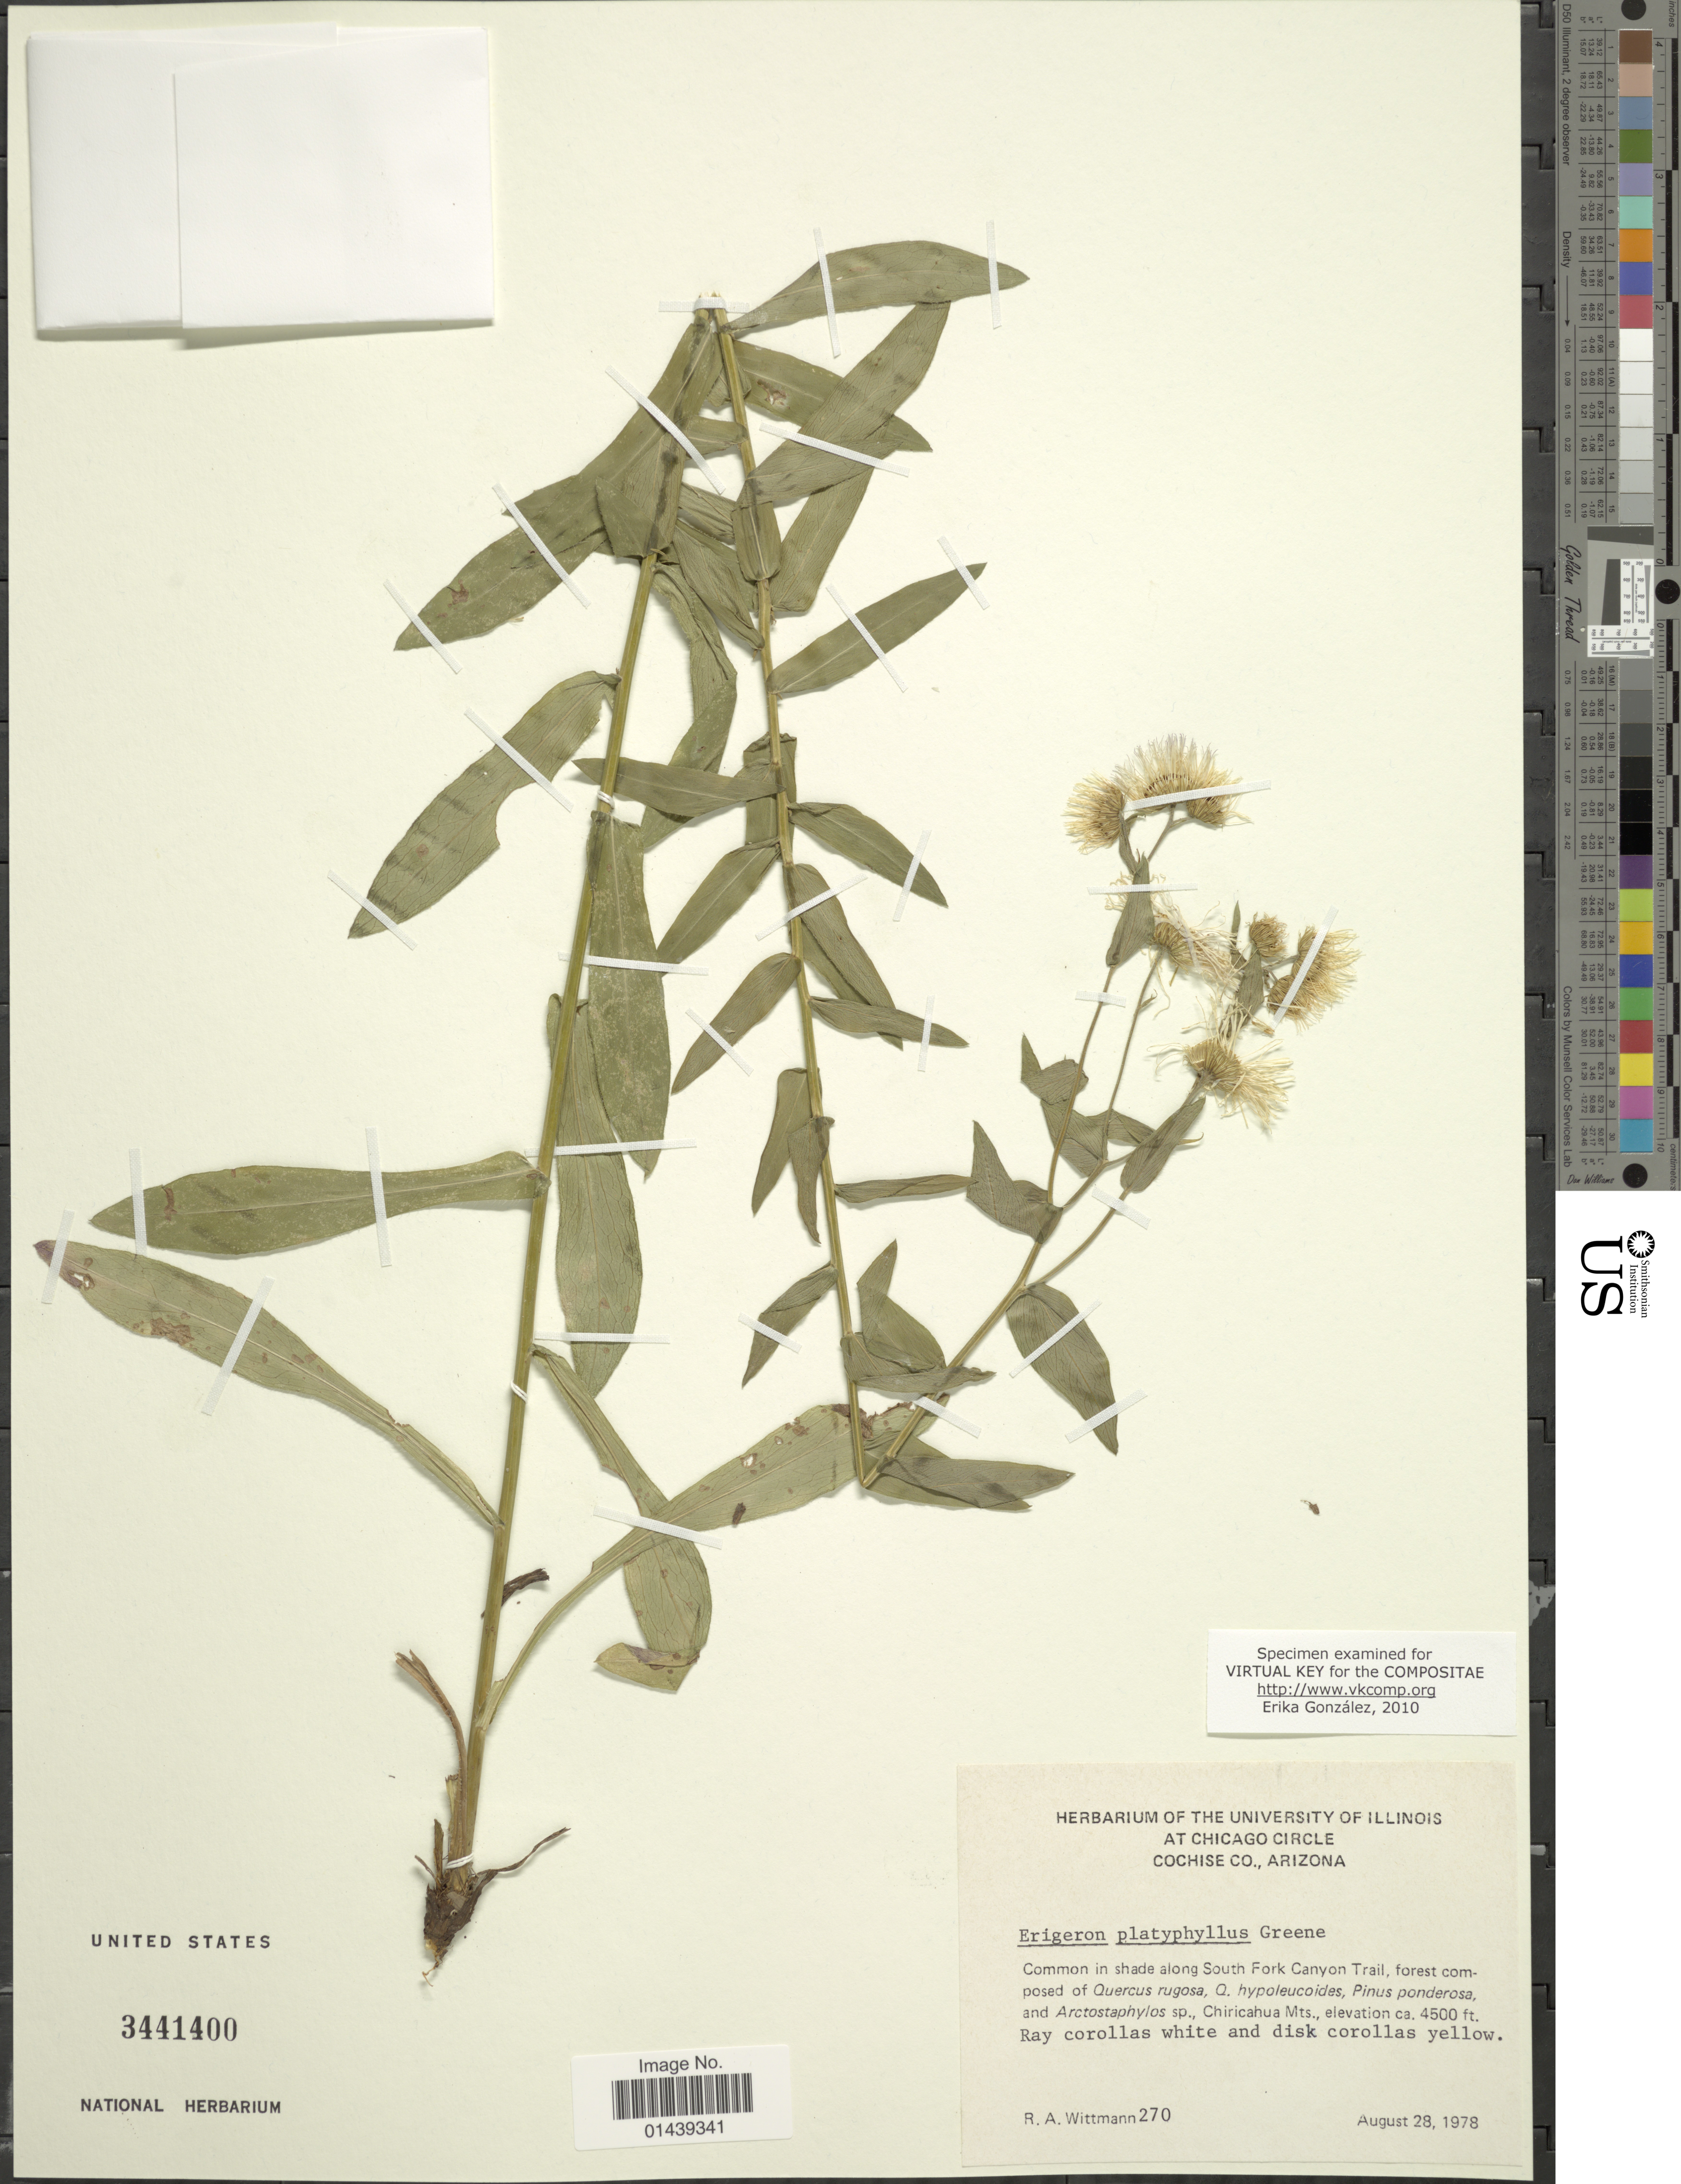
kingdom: Plantae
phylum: Tracheophyta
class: Magnoliopsida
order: Asterales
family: Asteraceae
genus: Erigeron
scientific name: Erigeron platyphyllus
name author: Greene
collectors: R. Wittmann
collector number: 270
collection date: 1978-08-28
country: United States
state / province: Arizona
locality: At Chicago Circle, Cochise Co., along South Fork Canyon Trail. Chiricahua Mts.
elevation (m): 1372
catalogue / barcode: US 3441400